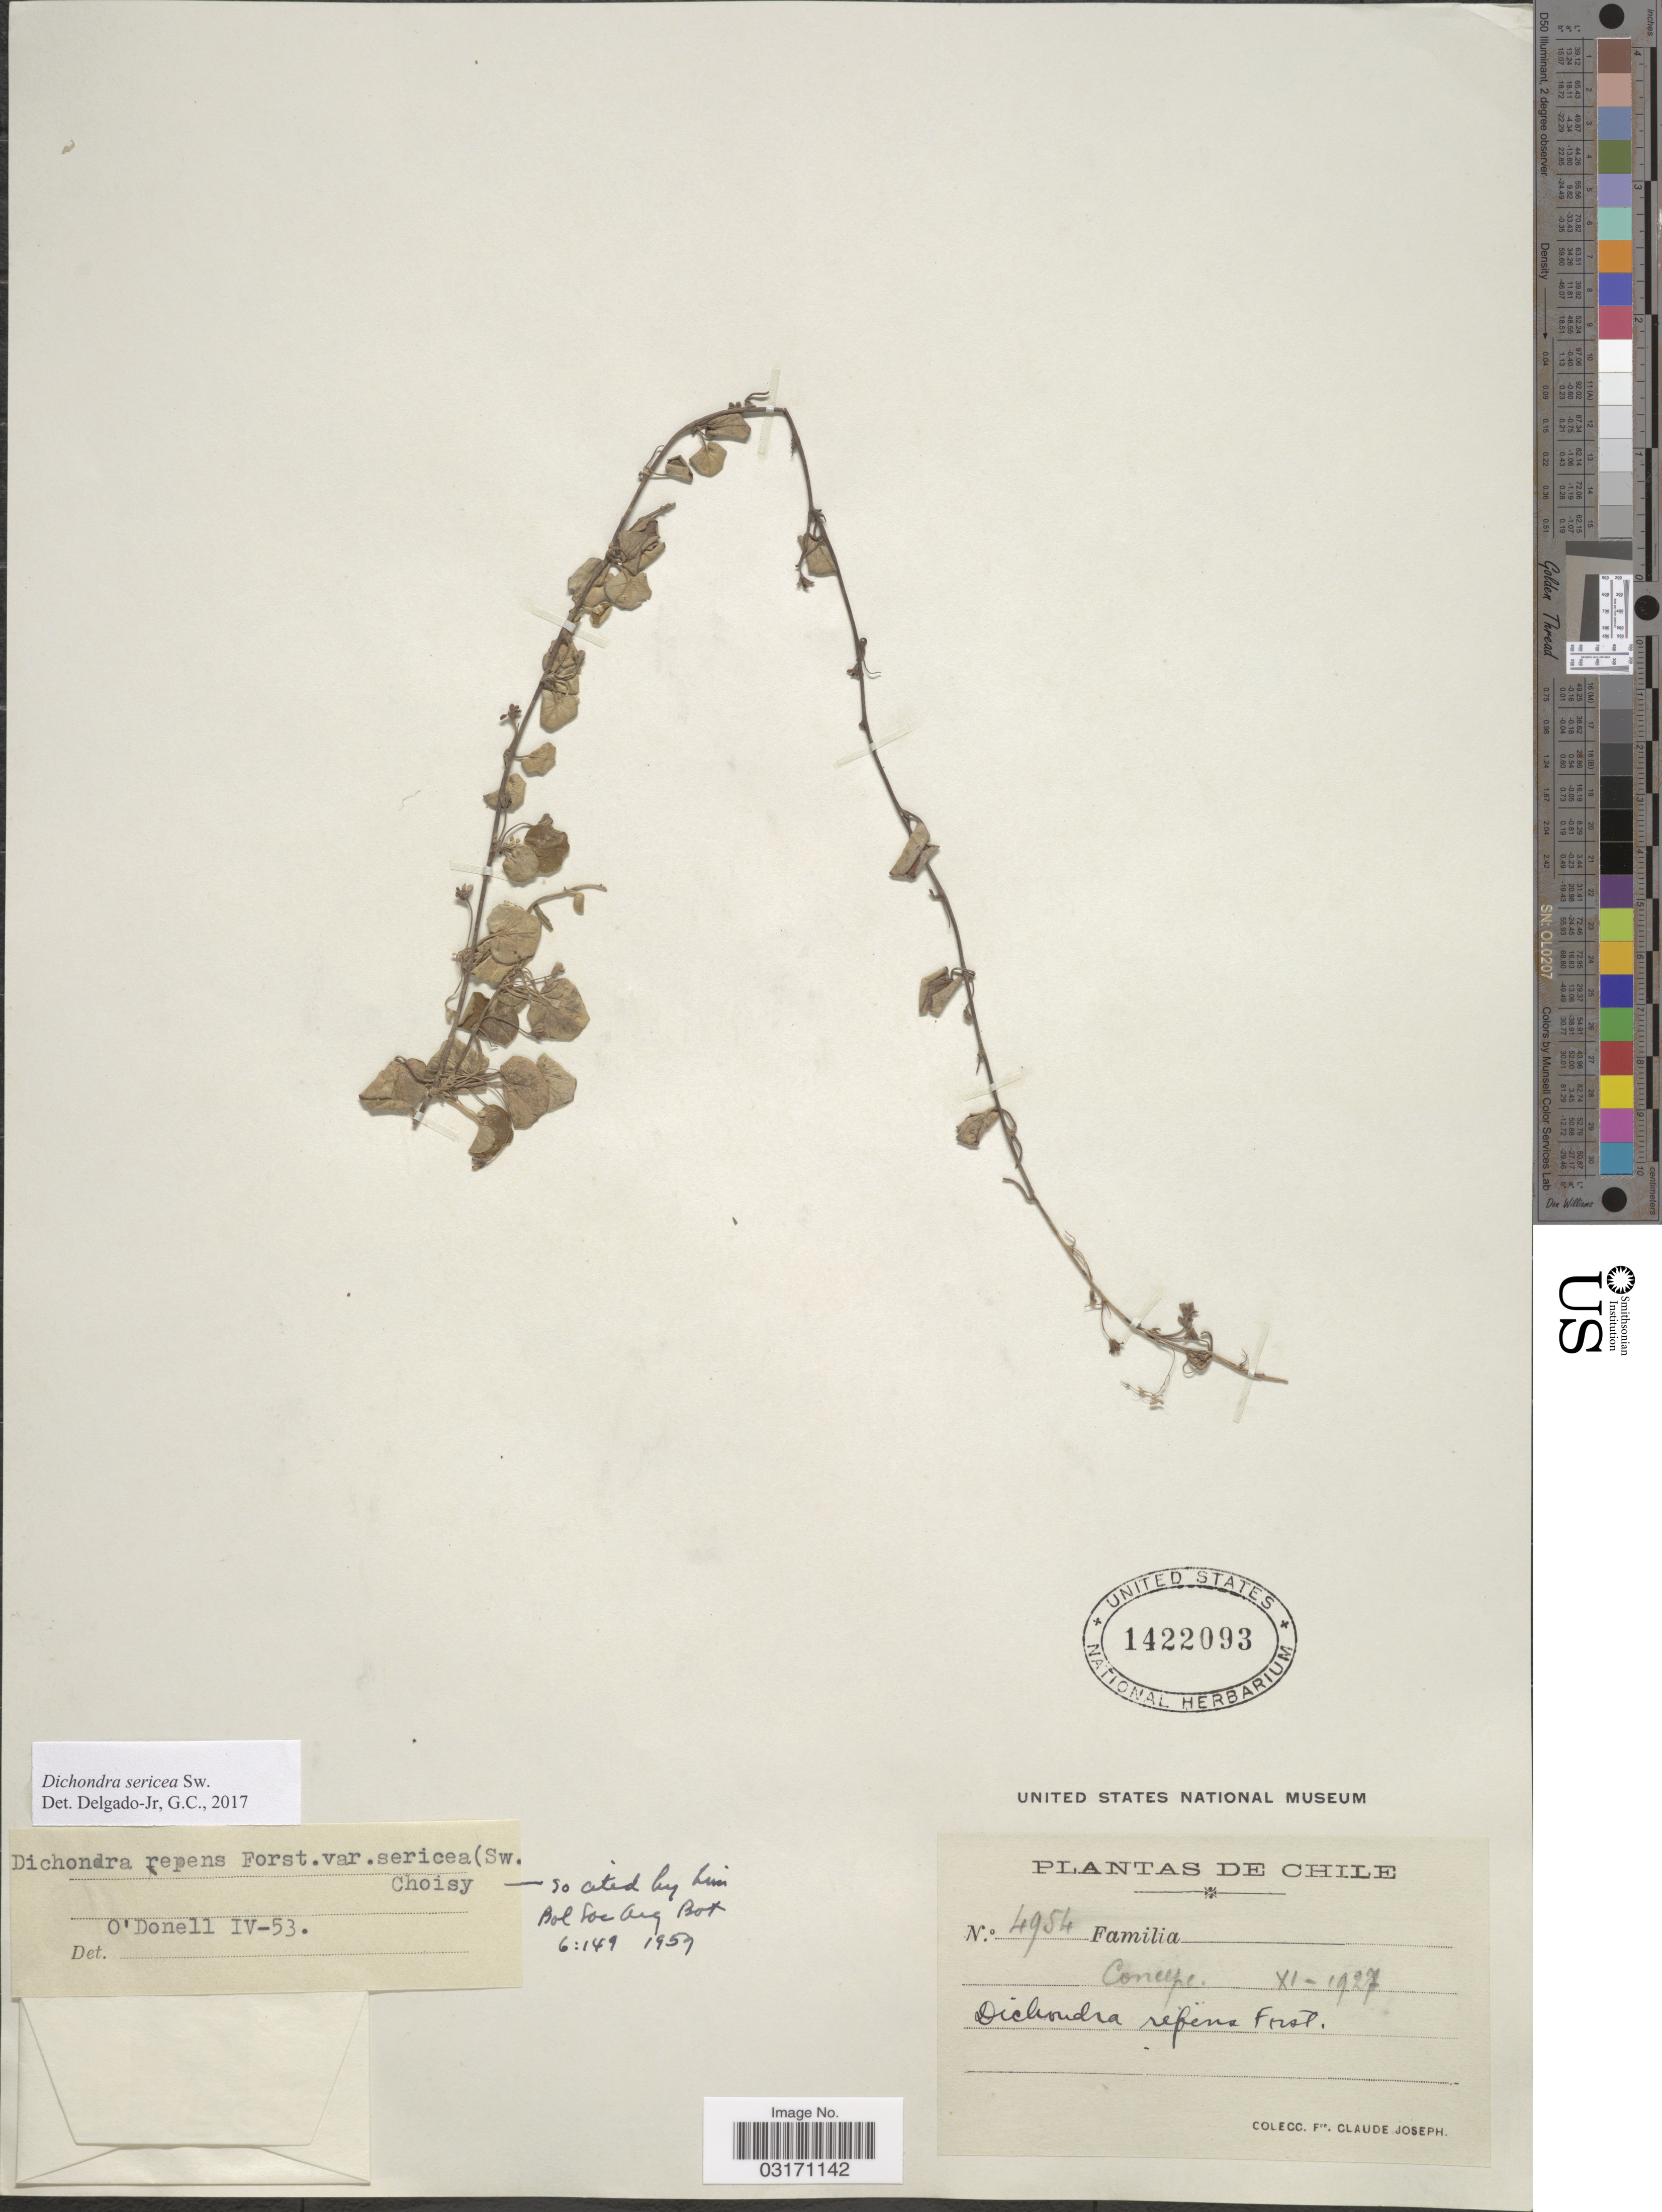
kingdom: Plantae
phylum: Tracheophyta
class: Magnoliopsida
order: Solanales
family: Convolvulaceae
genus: Dichondra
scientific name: Dichondra sericea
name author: Sw.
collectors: Bro. Claude-Joseph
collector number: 4954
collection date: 1927-11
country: Chile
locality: Concepc.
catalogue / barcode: US 1422093